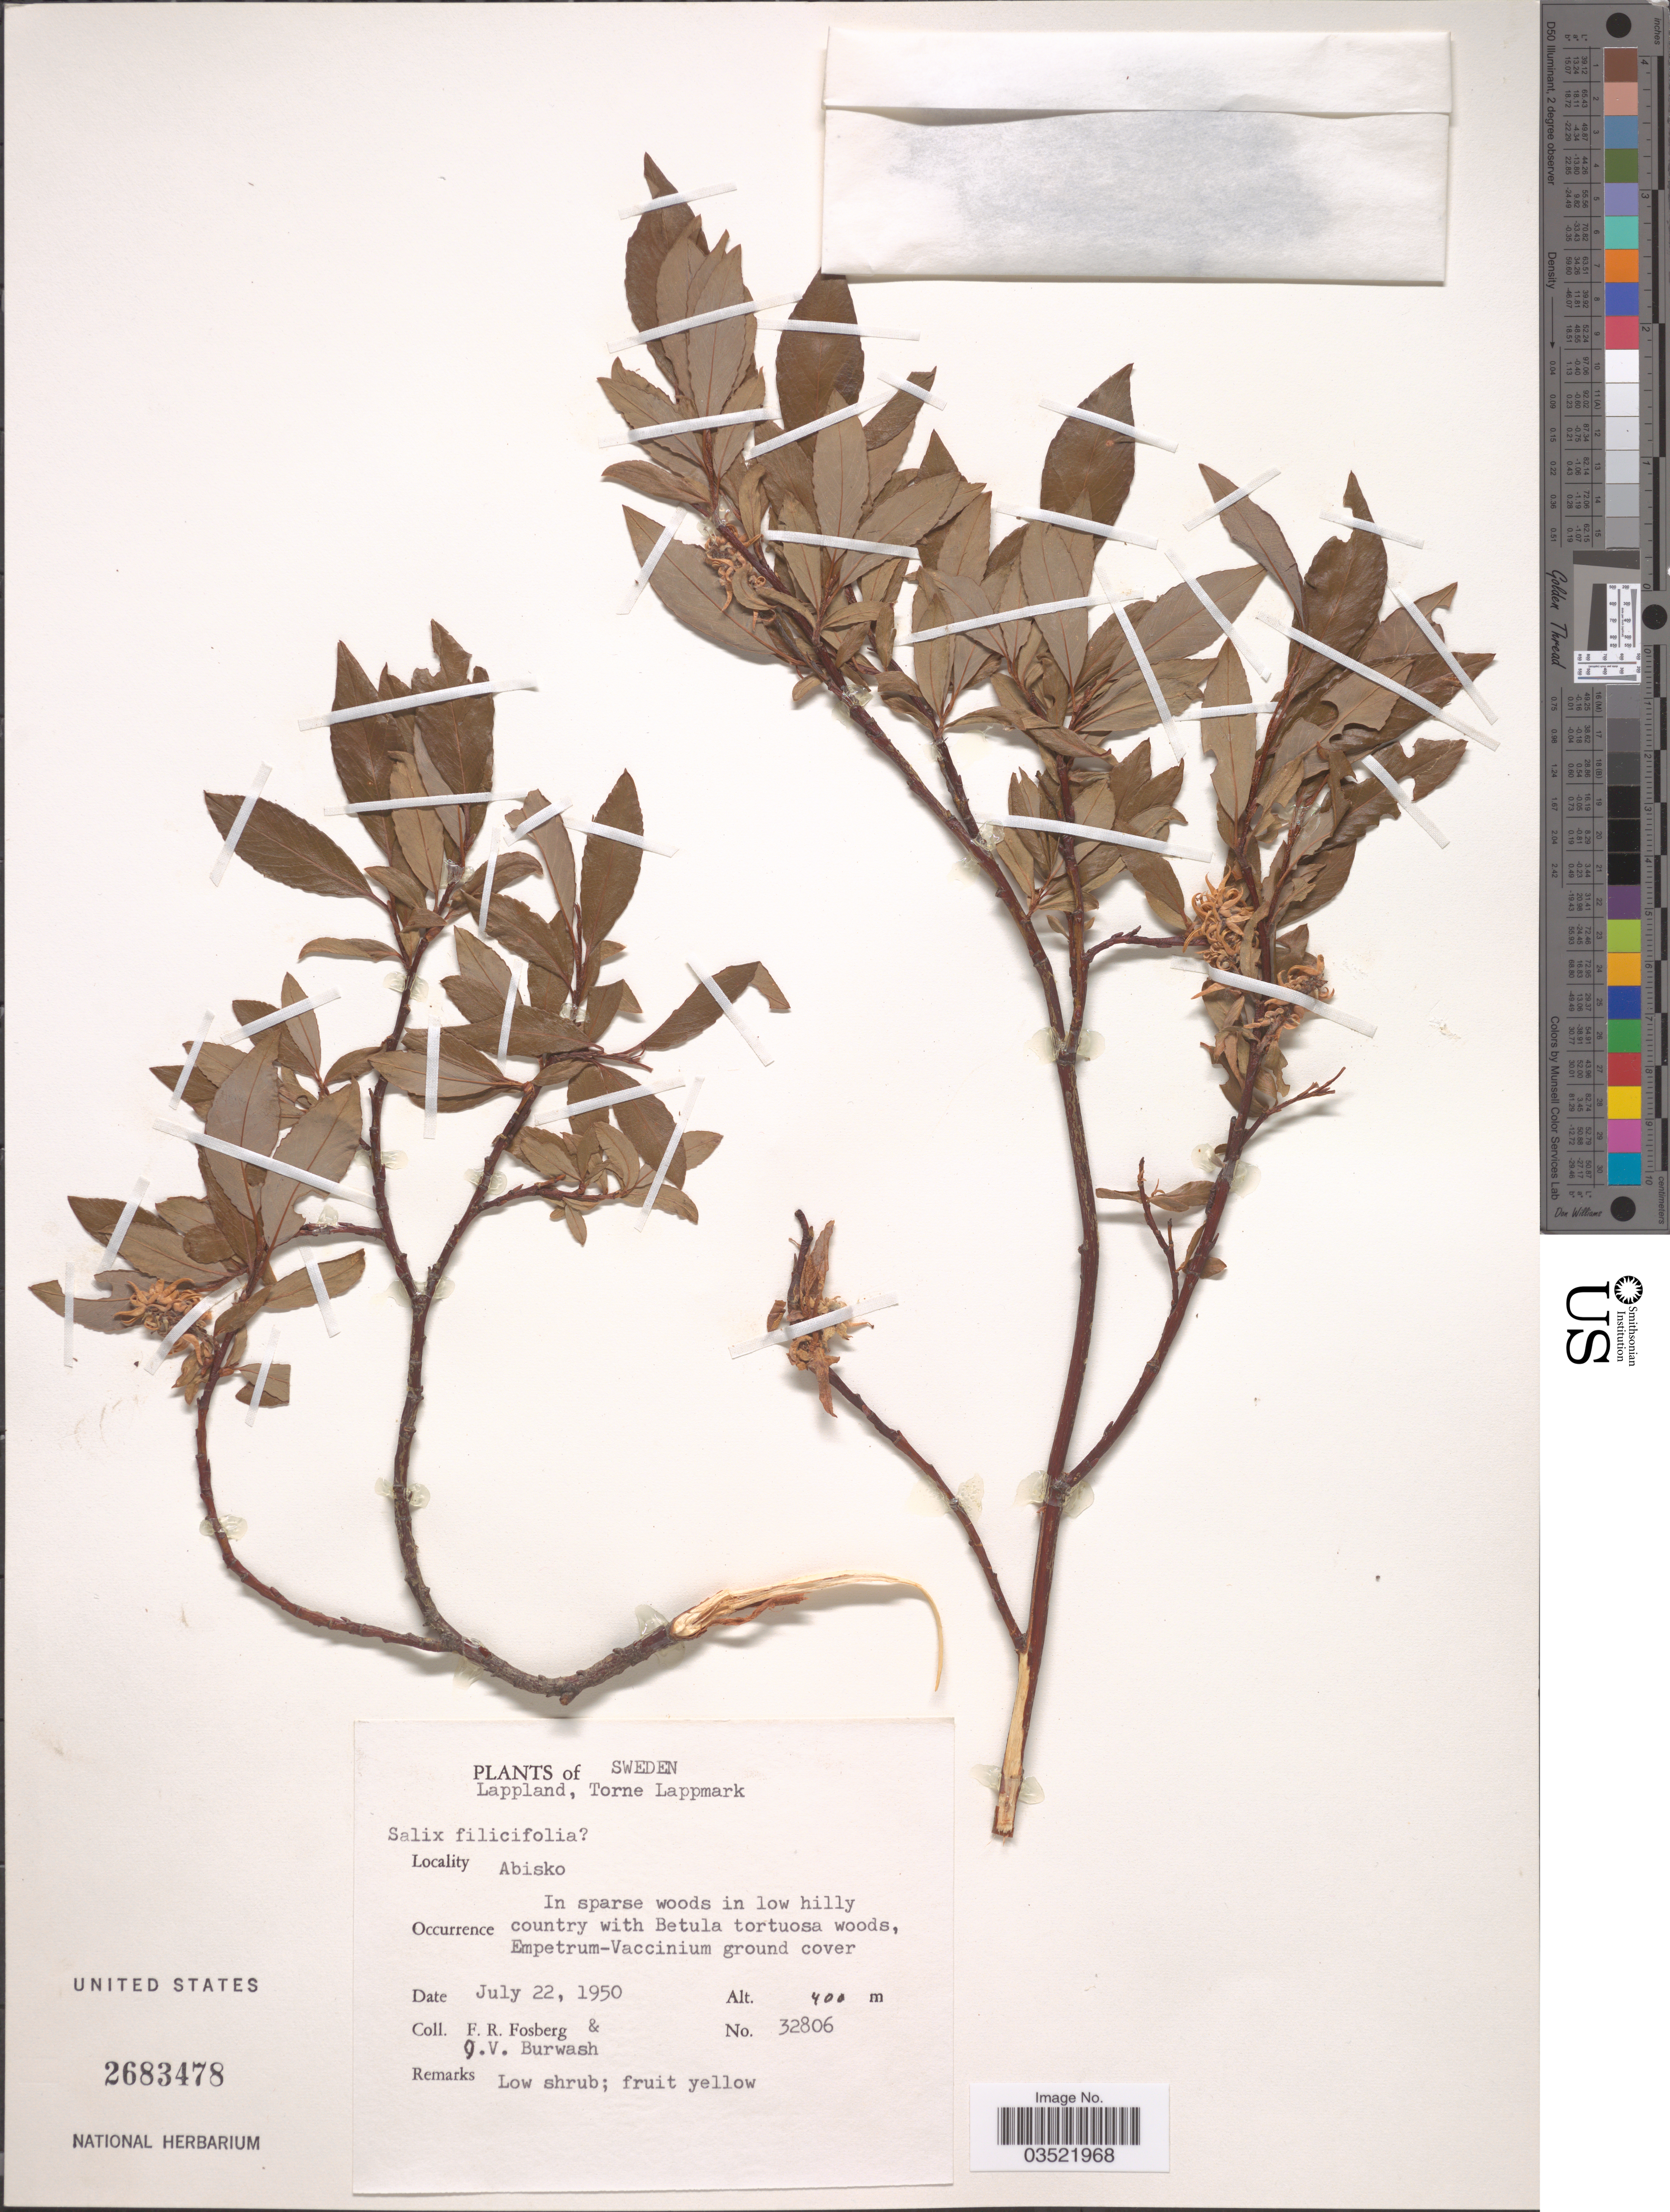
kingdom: Plantae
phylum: Tracheophyta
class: Magnoliopsida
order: Malpighiales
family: Salicaceae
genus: Salix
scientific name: Salix filicifolia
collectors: F. R. Fosberg & J. Burwash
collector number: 32806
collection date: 1950-07-22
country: Sweden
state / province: Norrbotten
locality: Lappland, Torne Lappmark. Abisko.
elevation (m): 400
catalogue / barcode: US 2683478